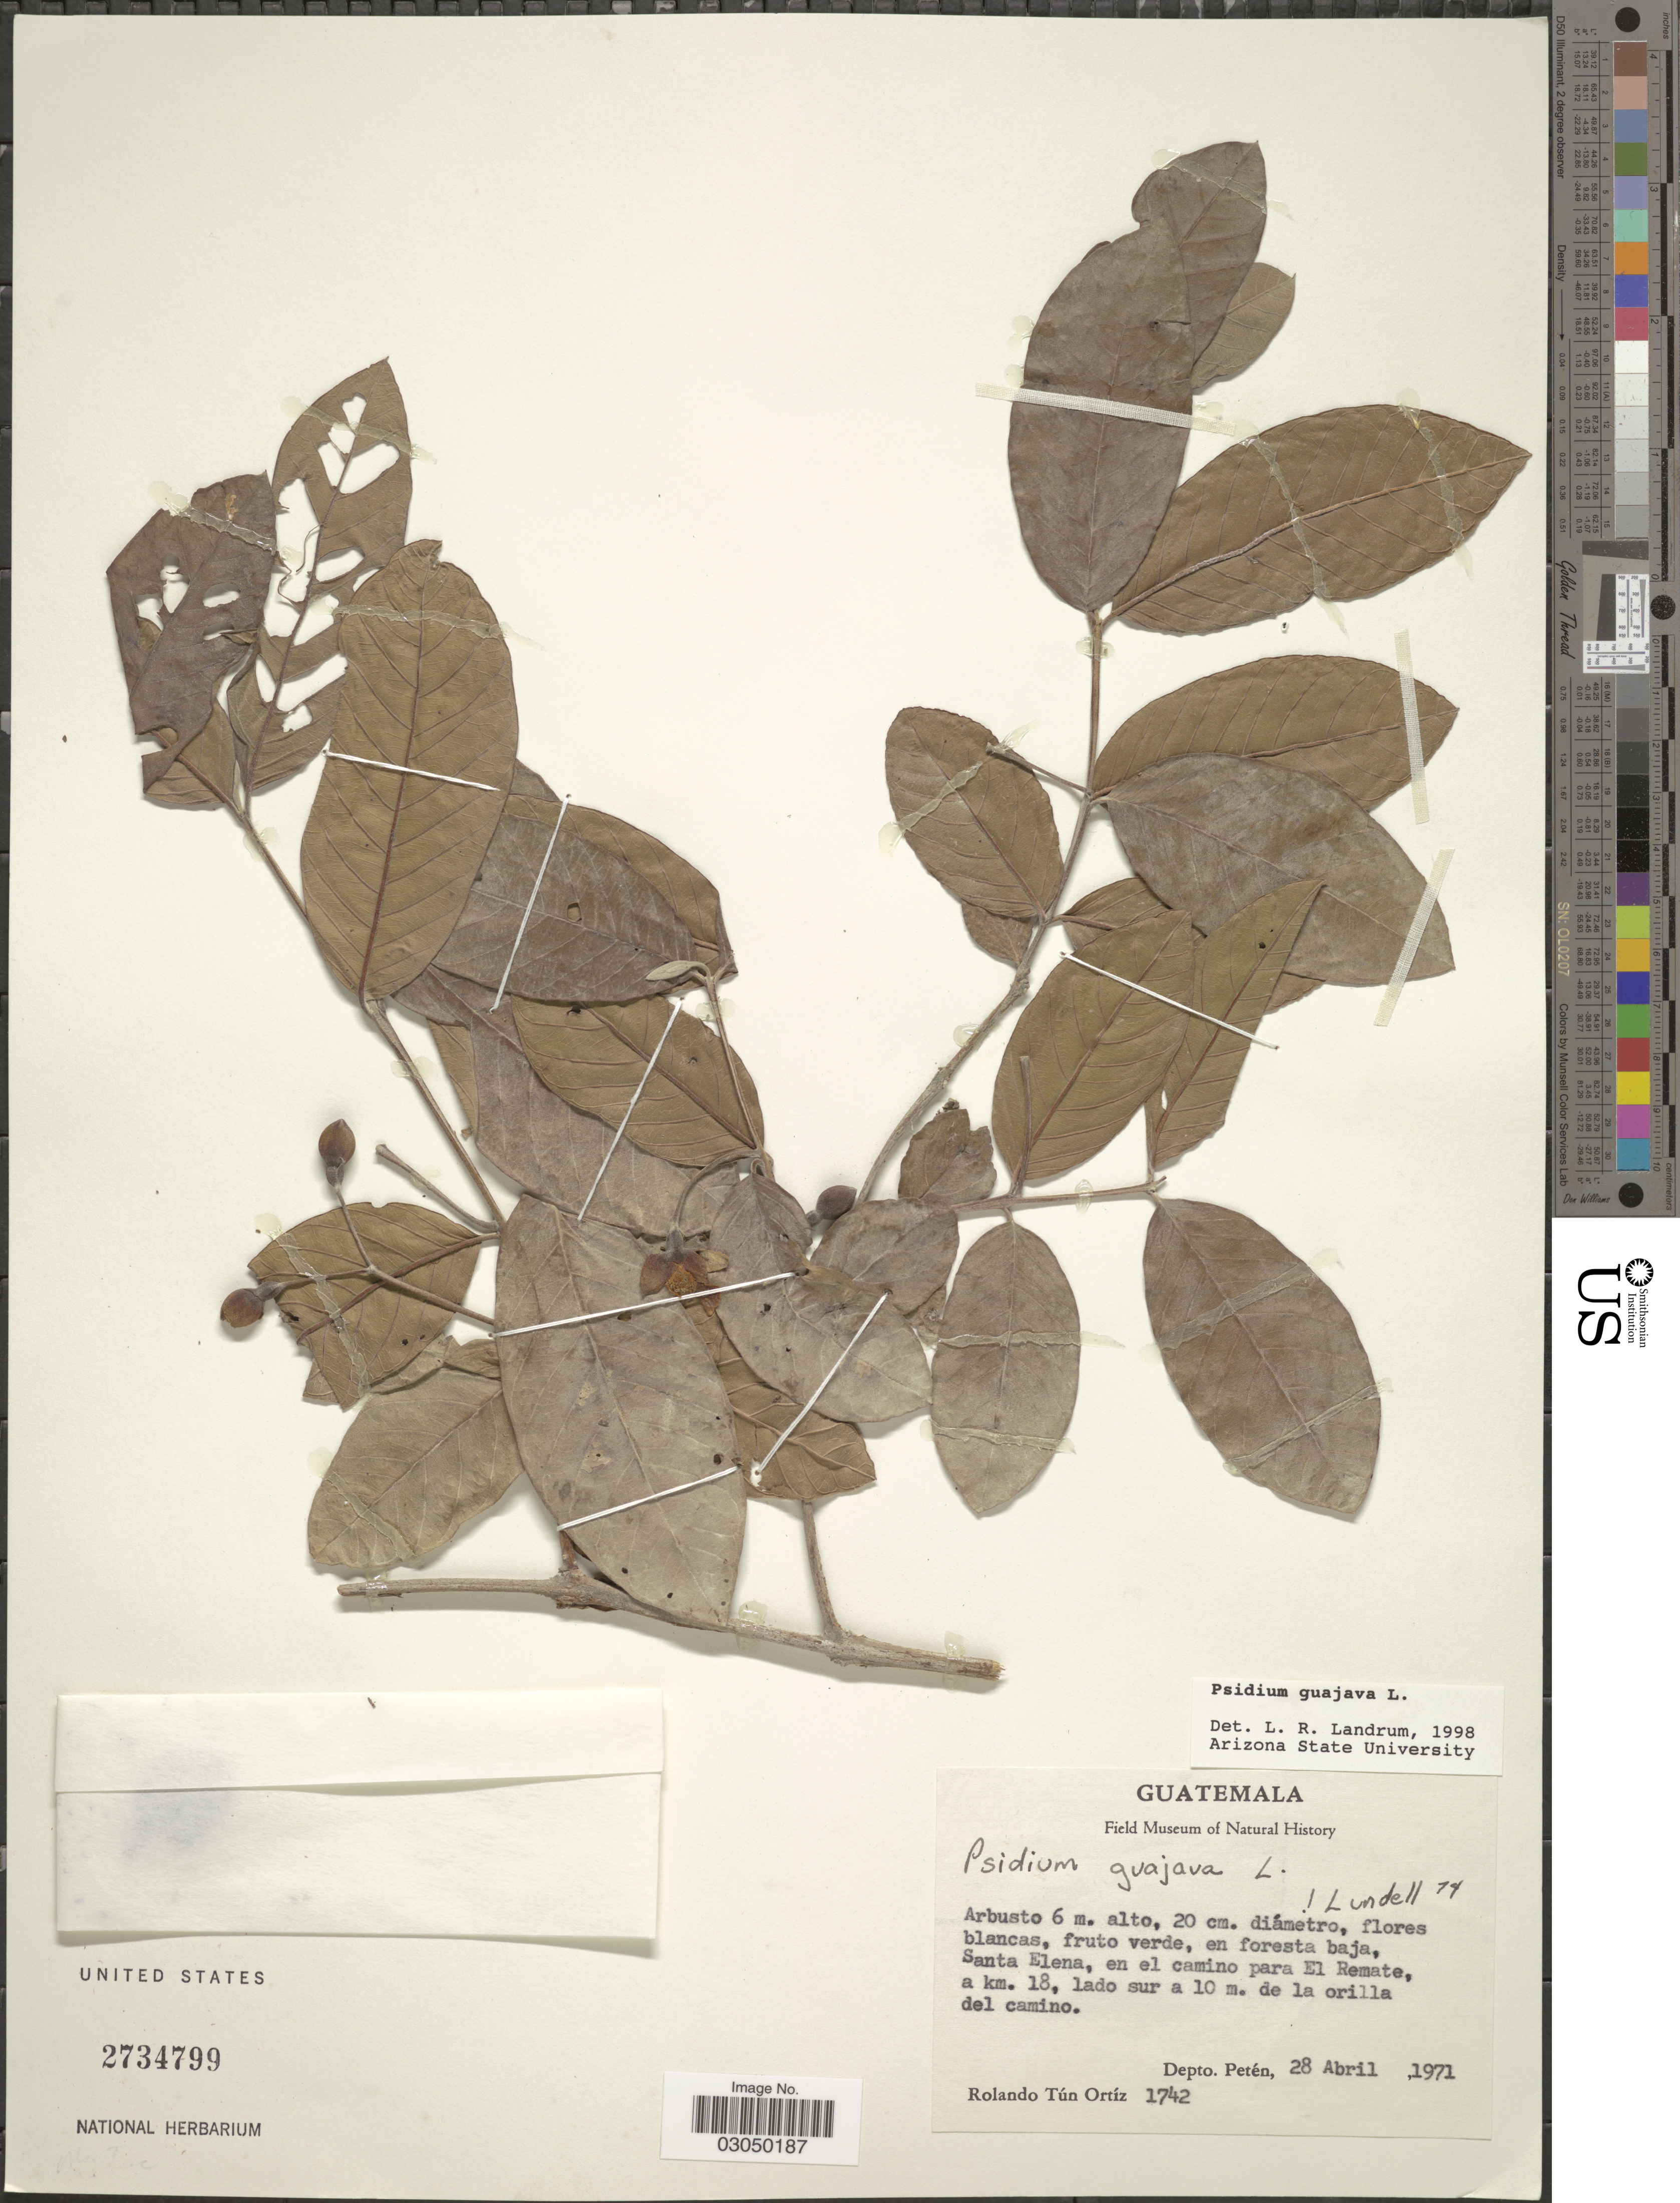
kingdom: Plantae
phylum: Tracheophyta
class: Magnoliopsida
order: Myrtales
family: Myrtaceae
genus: Psidium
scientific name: Psidium guajava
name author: L.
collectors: R. T. Ortíz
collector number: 1742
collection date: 1971-04-28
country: Guatemala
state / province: El Petén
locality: Santa Elena, en el camino para El Remate, a km. 18, lado sur a 10 m. de la orilla del camino. Depto. Petén.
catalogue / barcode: US 2734799